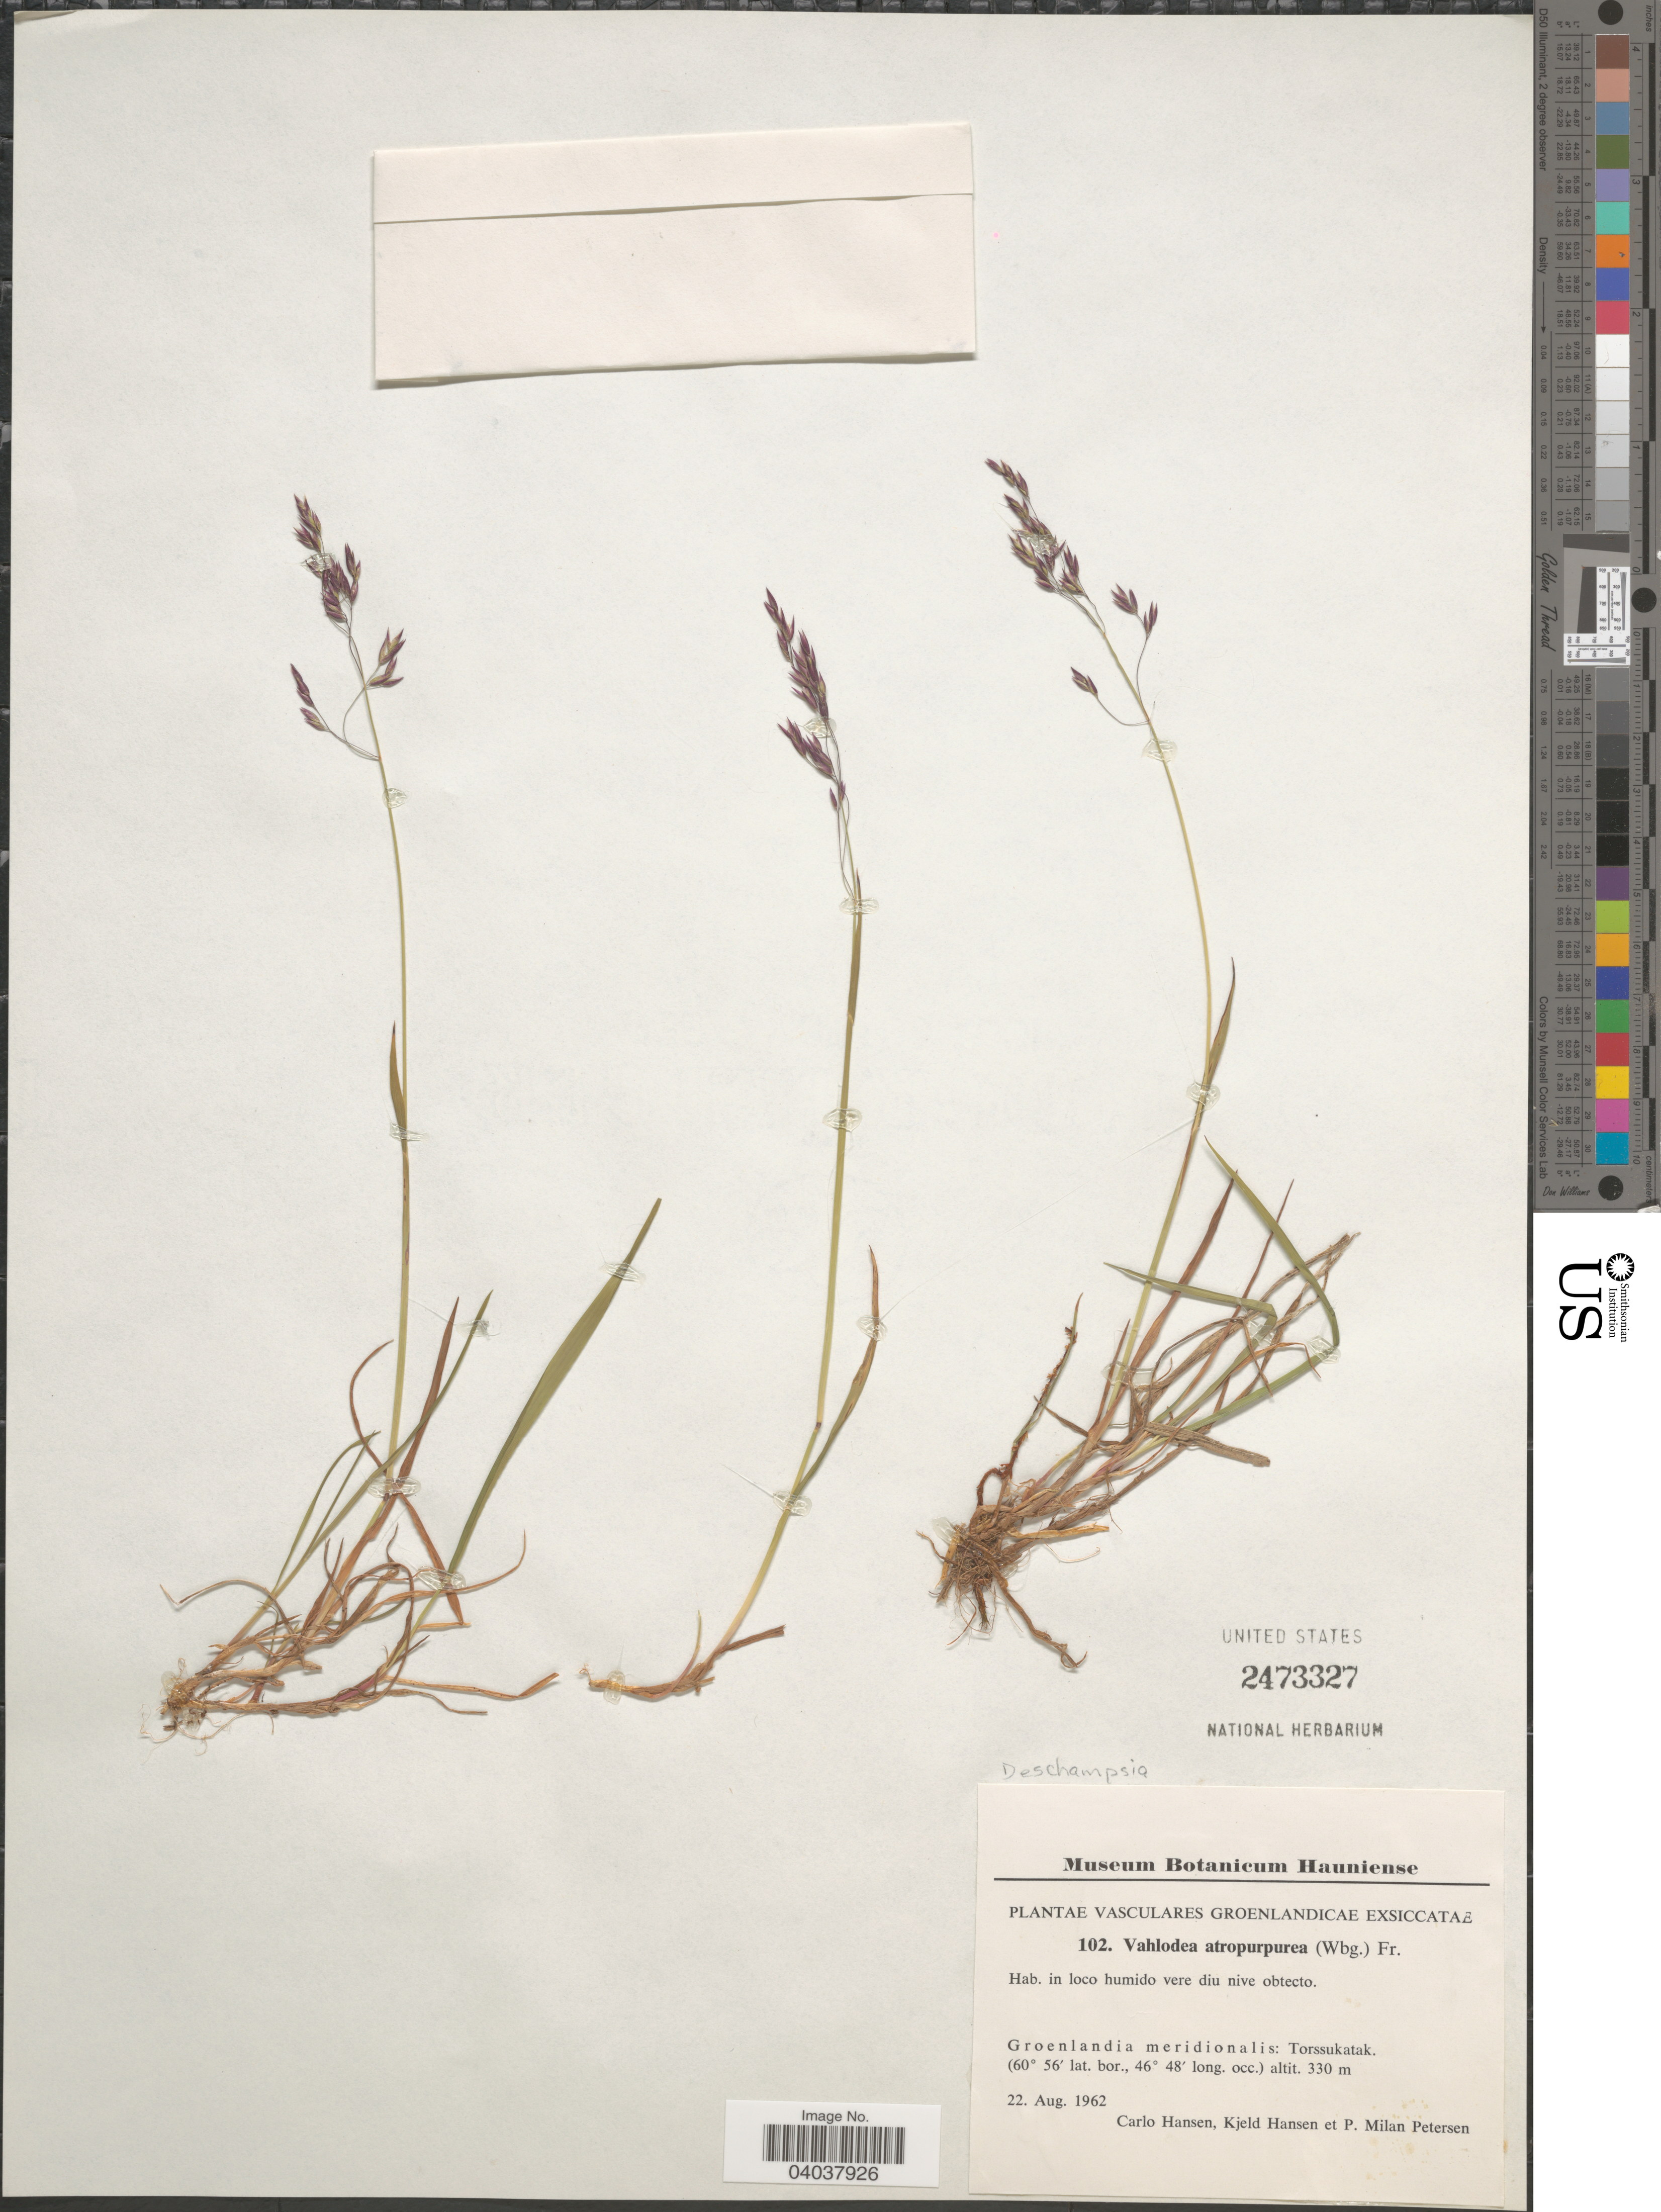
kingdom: Plantae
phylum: Tracheophyta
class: Liliopsida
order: Poales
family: Poaceae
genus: Vahlodea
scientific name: Vahlodea atropurpurea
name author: (Wahlenb.) Fr. ex Hartm.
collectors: C. Hansen, K. Hansen & P. Petersen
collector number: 102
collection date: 1962-08-22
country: Greenland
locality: Groenlandicae. Groenlandia meridionalis: Torssukatak.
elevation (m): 330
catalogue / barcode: US 2473327